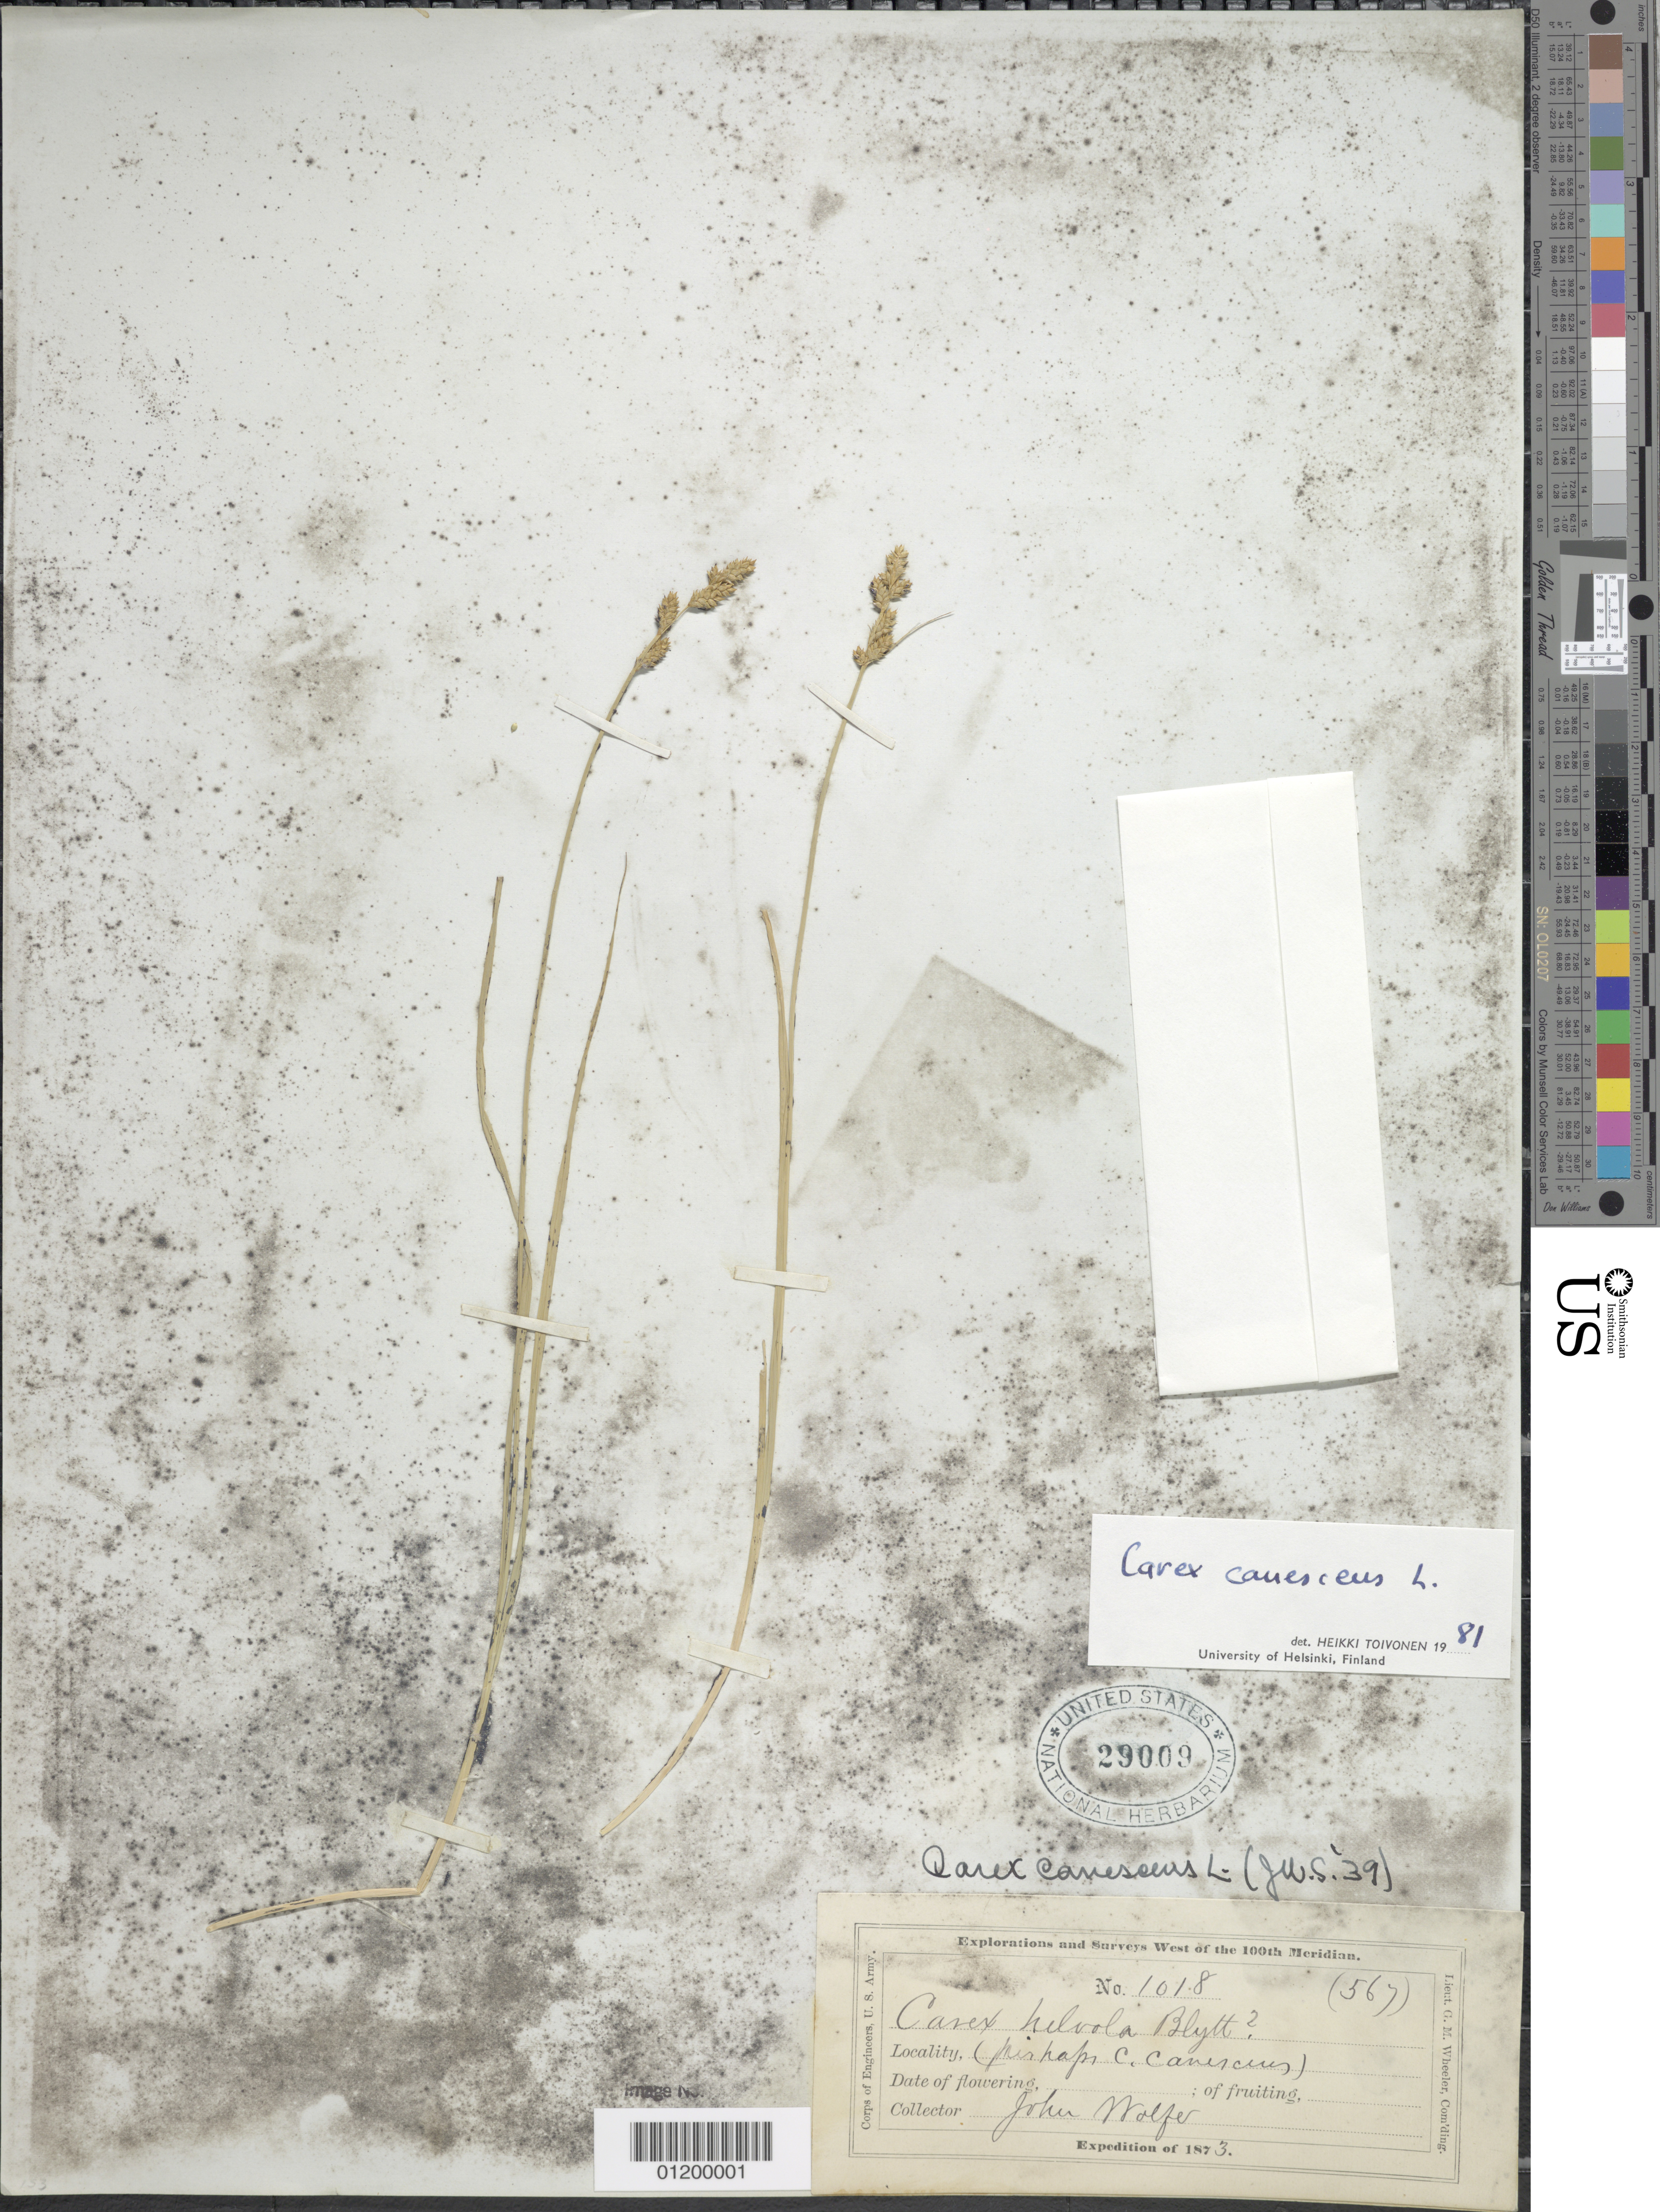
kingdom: Plantae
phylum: Tracheophyta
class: Liliopsida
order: Poales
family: Cyperaceae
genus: Carex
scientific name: Carex canescens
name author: L.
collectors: J. Wolf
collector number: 1018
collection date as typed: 1873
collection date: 1873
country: United States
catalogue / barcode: US 29009